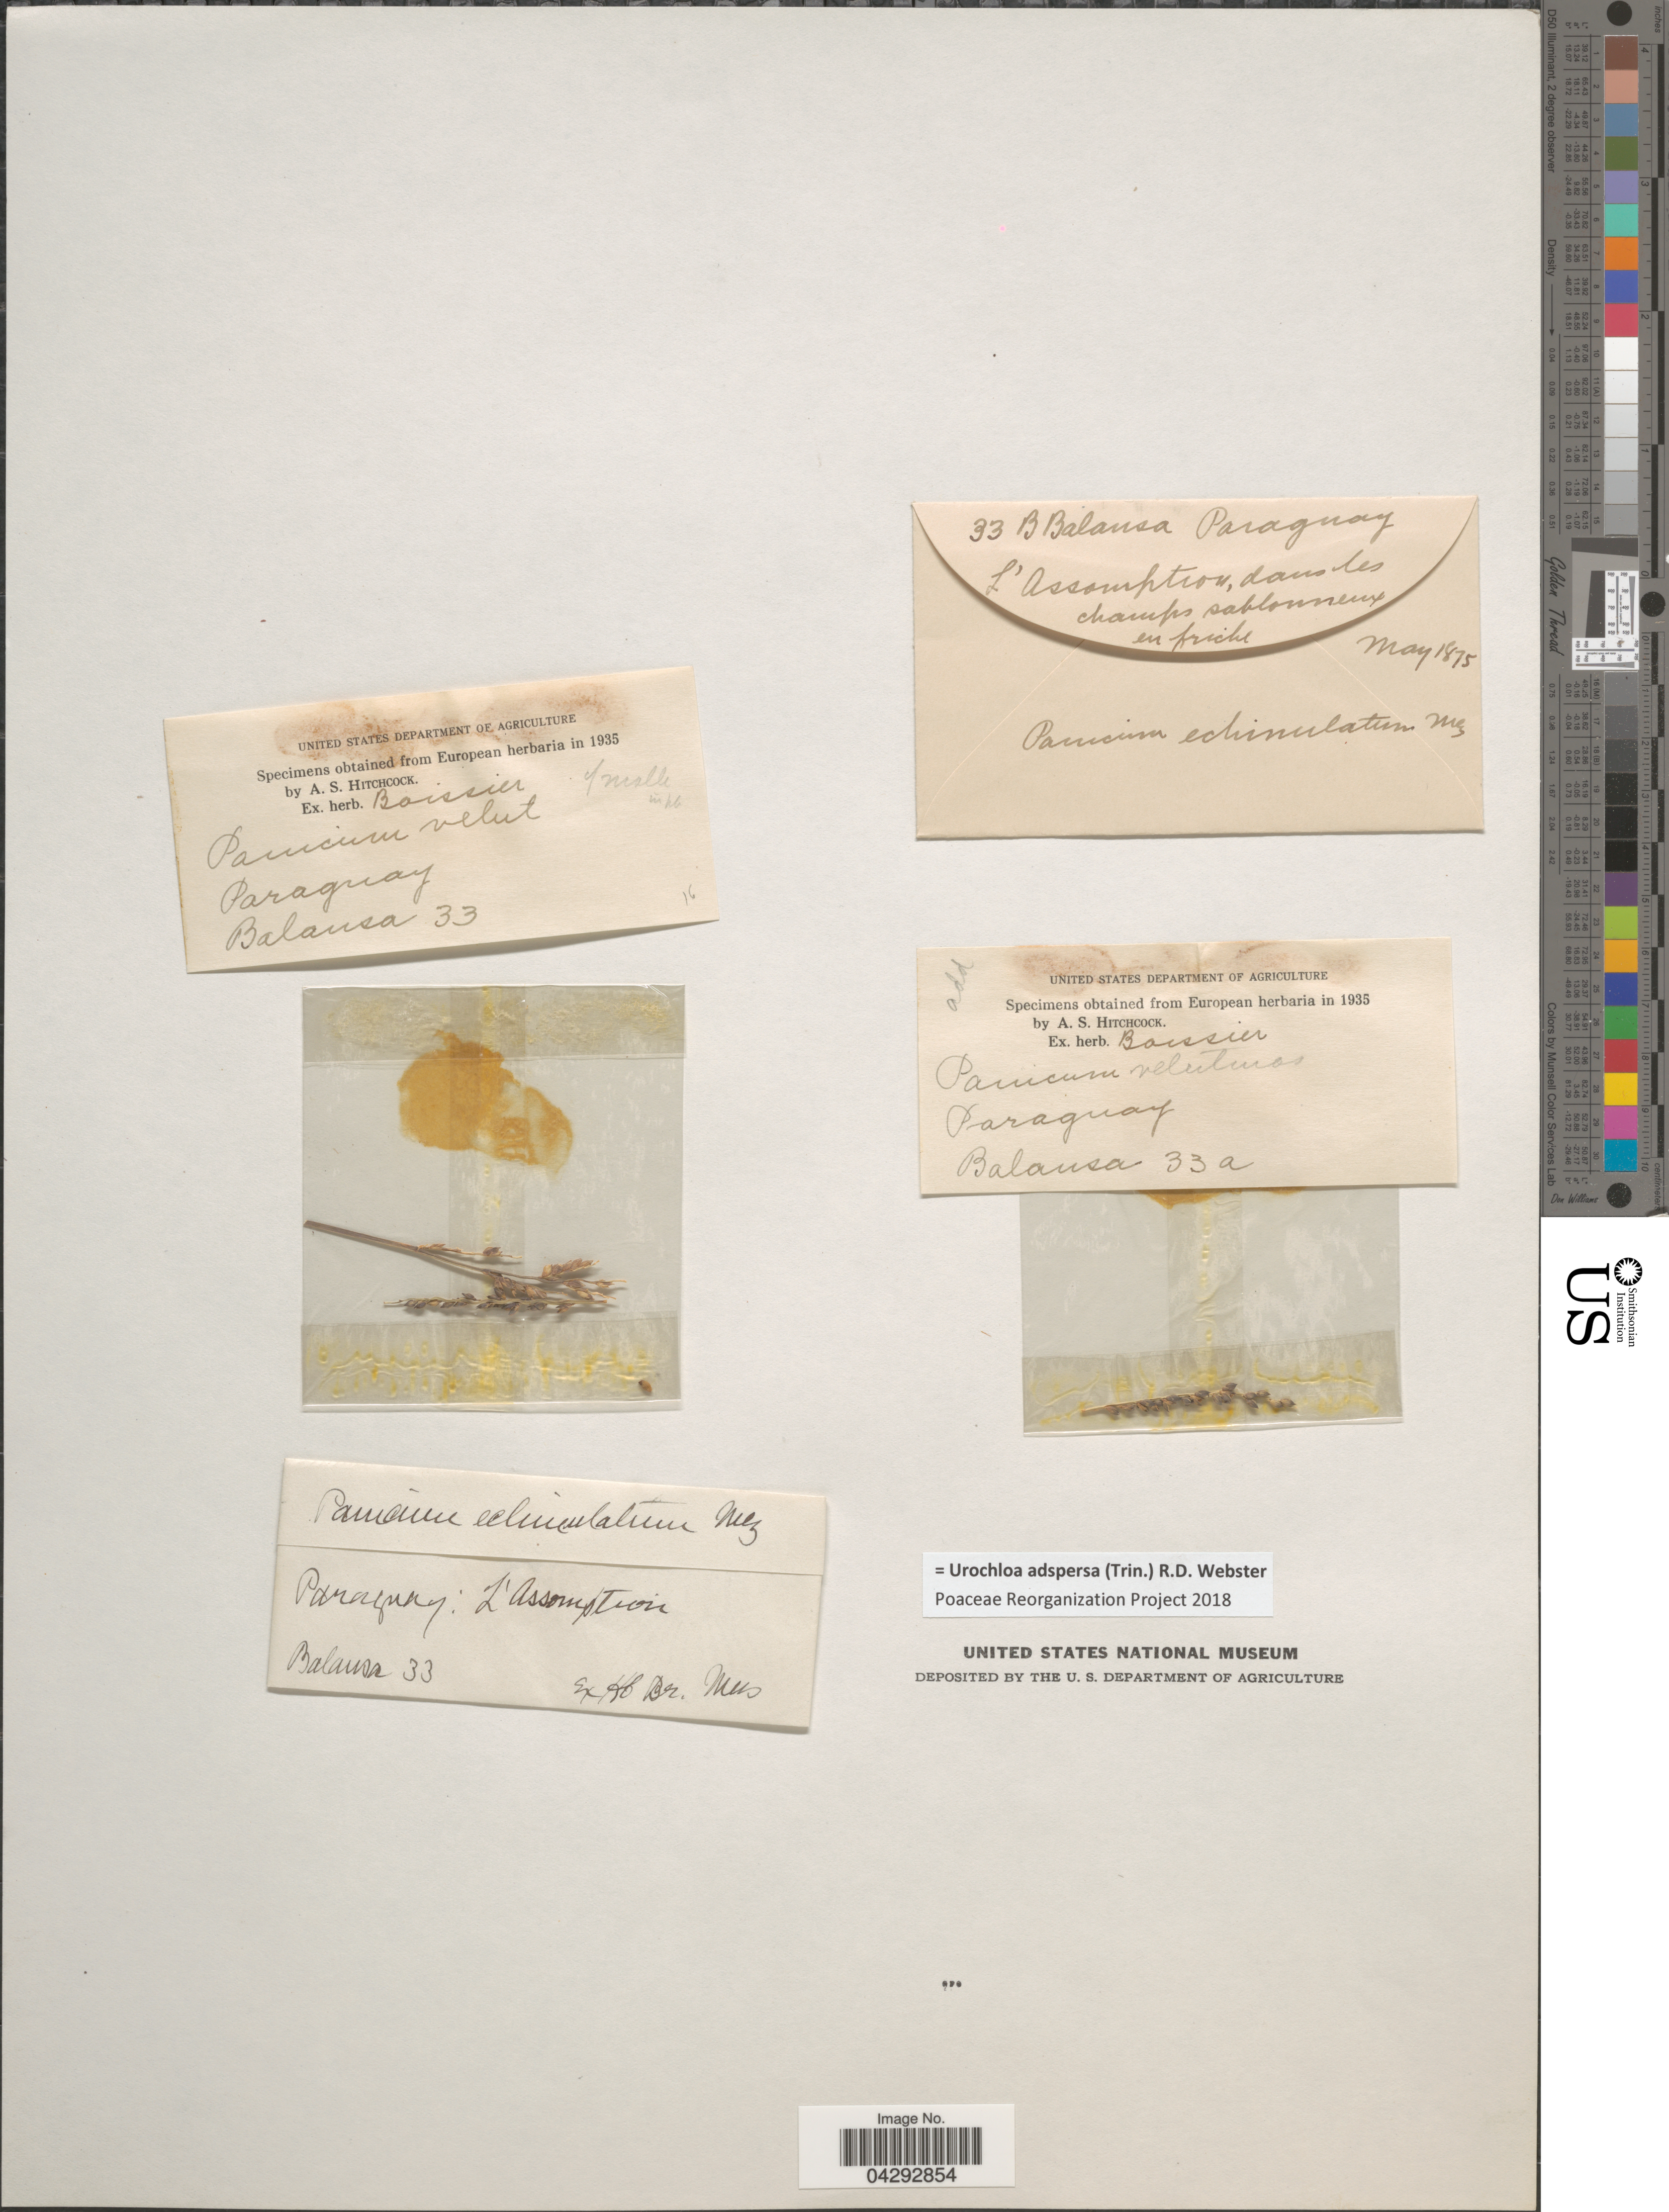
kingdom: Plantae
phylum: Tracheophyta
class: Liliopsida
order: Poales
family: Poaceae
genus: Urochloa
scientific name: Urochloa adspersa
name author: (Trin.) R.D. Webster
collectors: -. Balansa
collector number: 33a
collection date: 1875-05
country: Paraguay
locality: L'Assaomption, dans les champs sablonneux en friche.